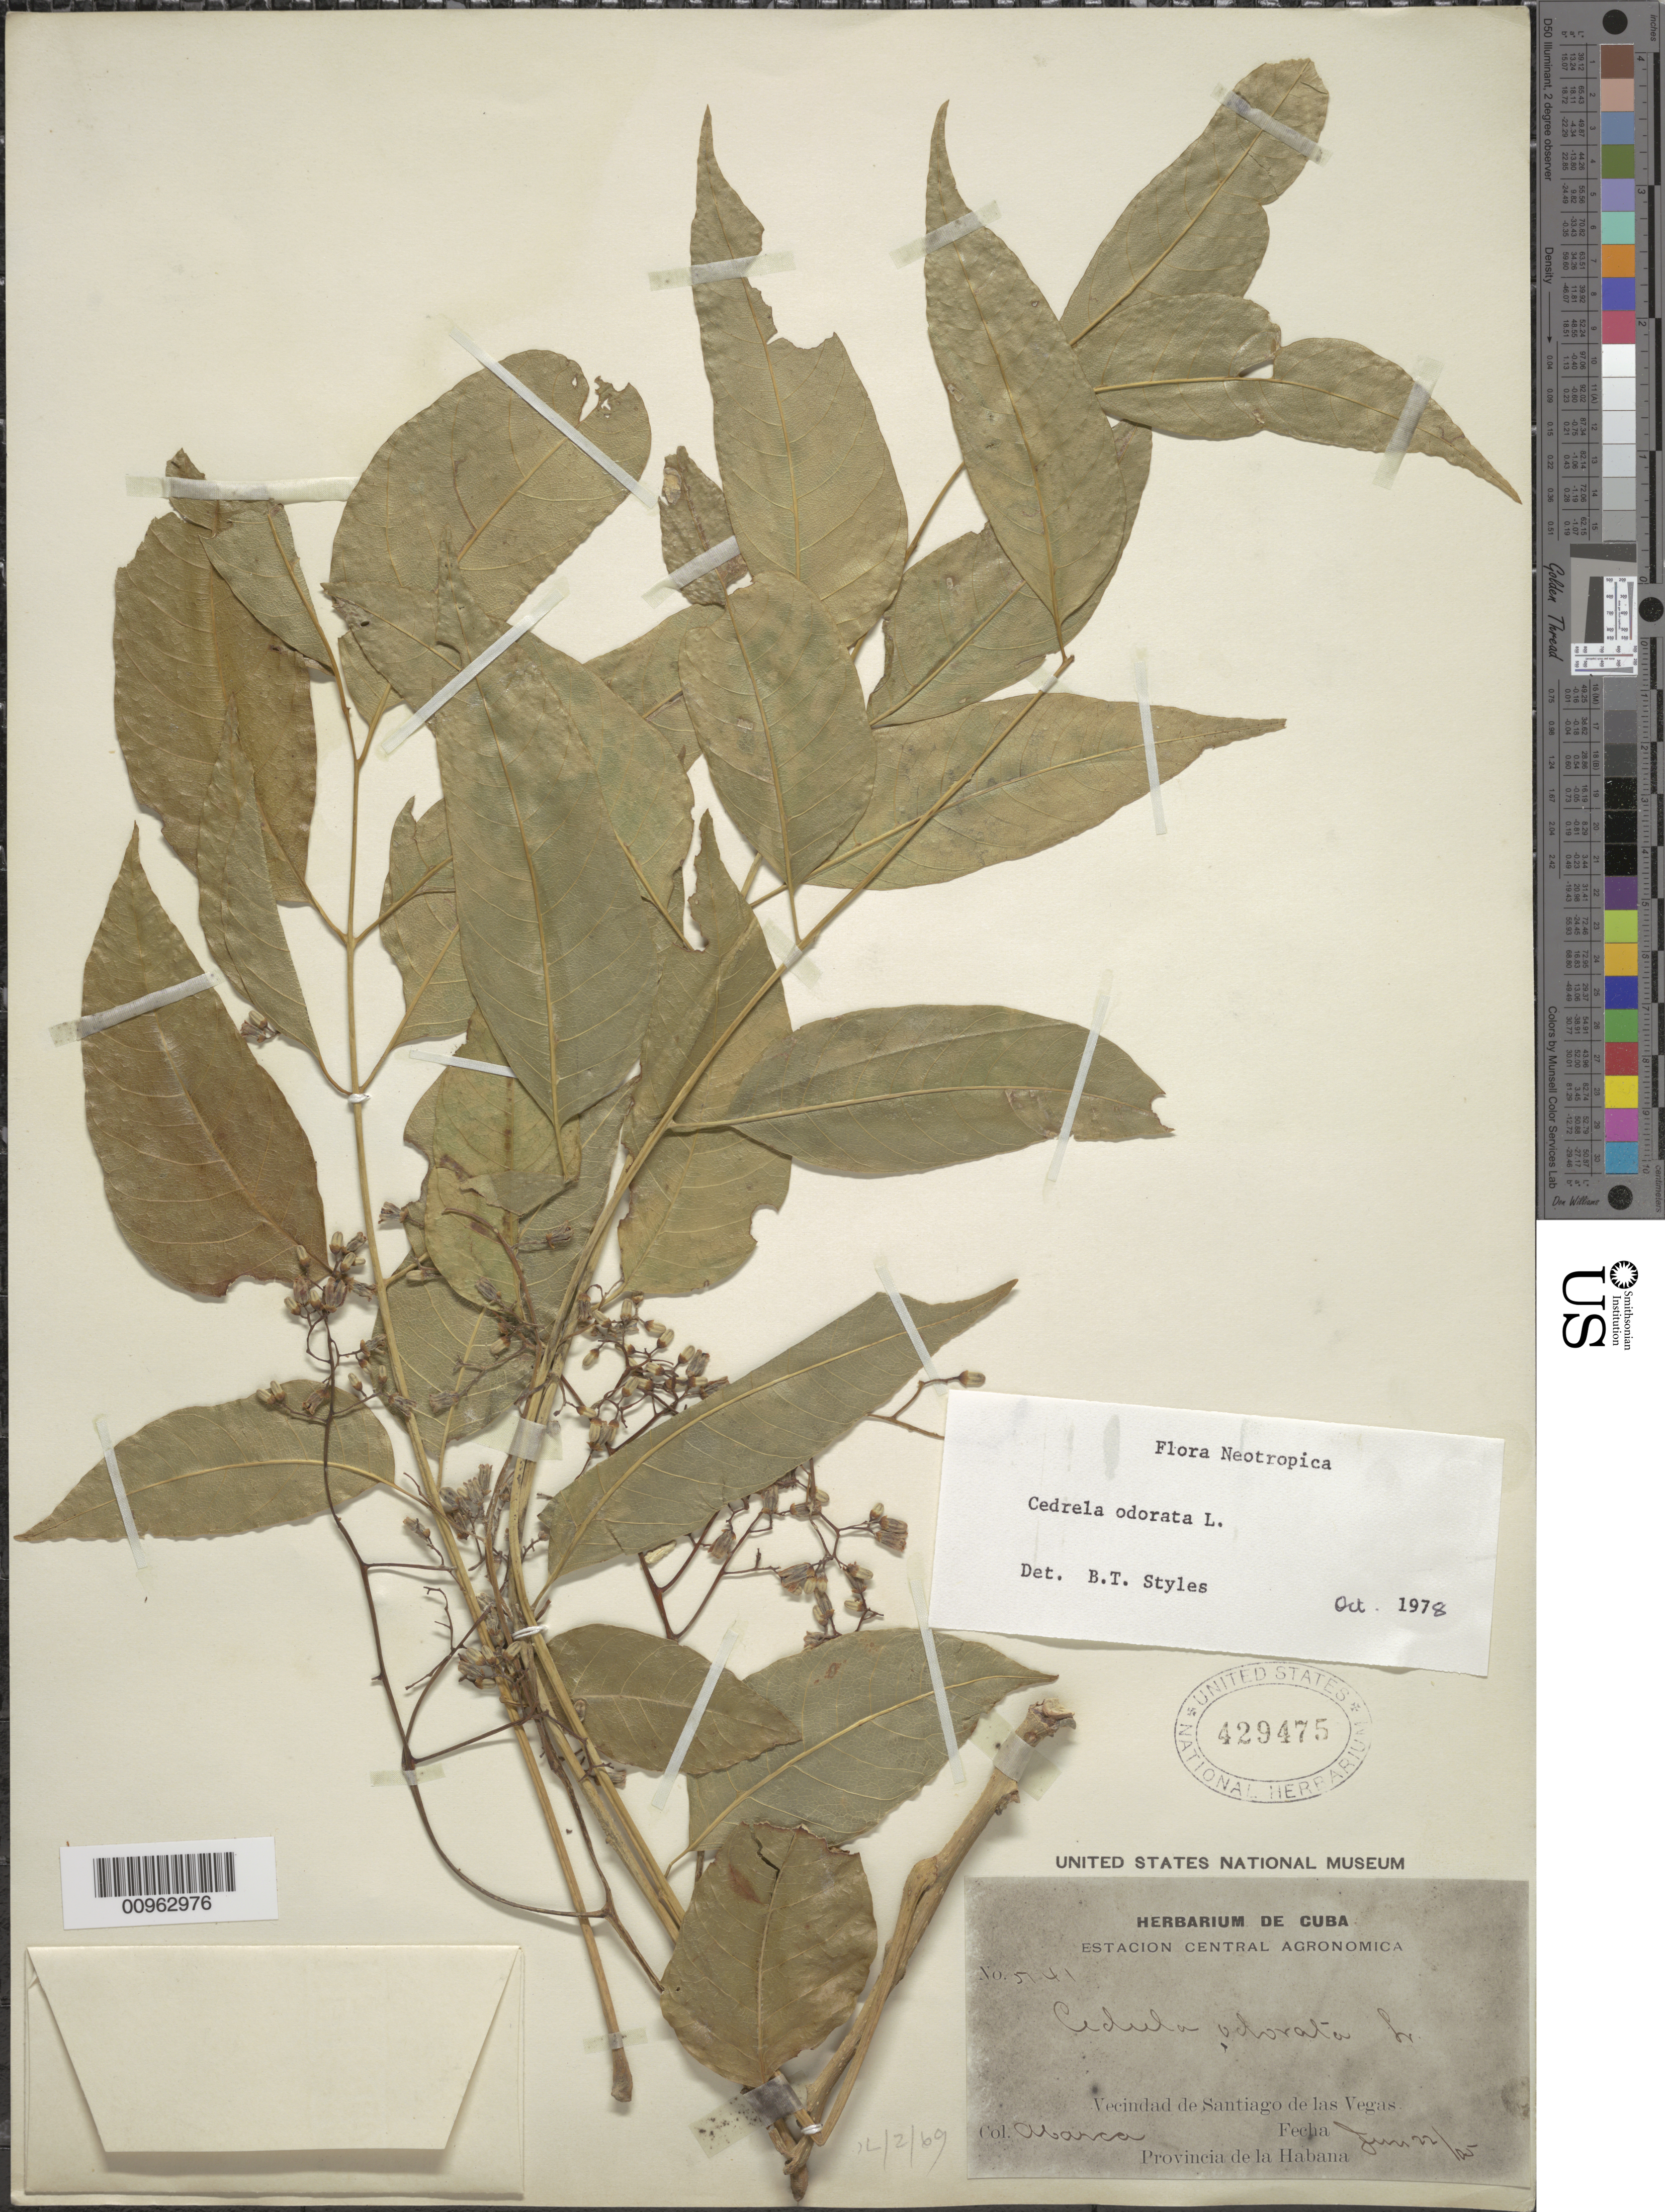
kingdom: Plantae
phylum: Tracheophyta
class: Magnoliopsida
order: Sapindales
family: Meliaceae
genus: Cedrela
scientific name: Cedrela odorata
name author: L.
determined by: Styles, B. T.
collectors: M. Abarca y Vascquez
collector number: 5141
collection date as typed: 22 Jun 1905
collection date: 1905-06-22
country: Cuba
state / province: La Habana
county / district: Municipio de Boyeros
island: Cuba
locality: Santiago de las Vegas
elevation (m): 97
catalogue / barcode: US 429475